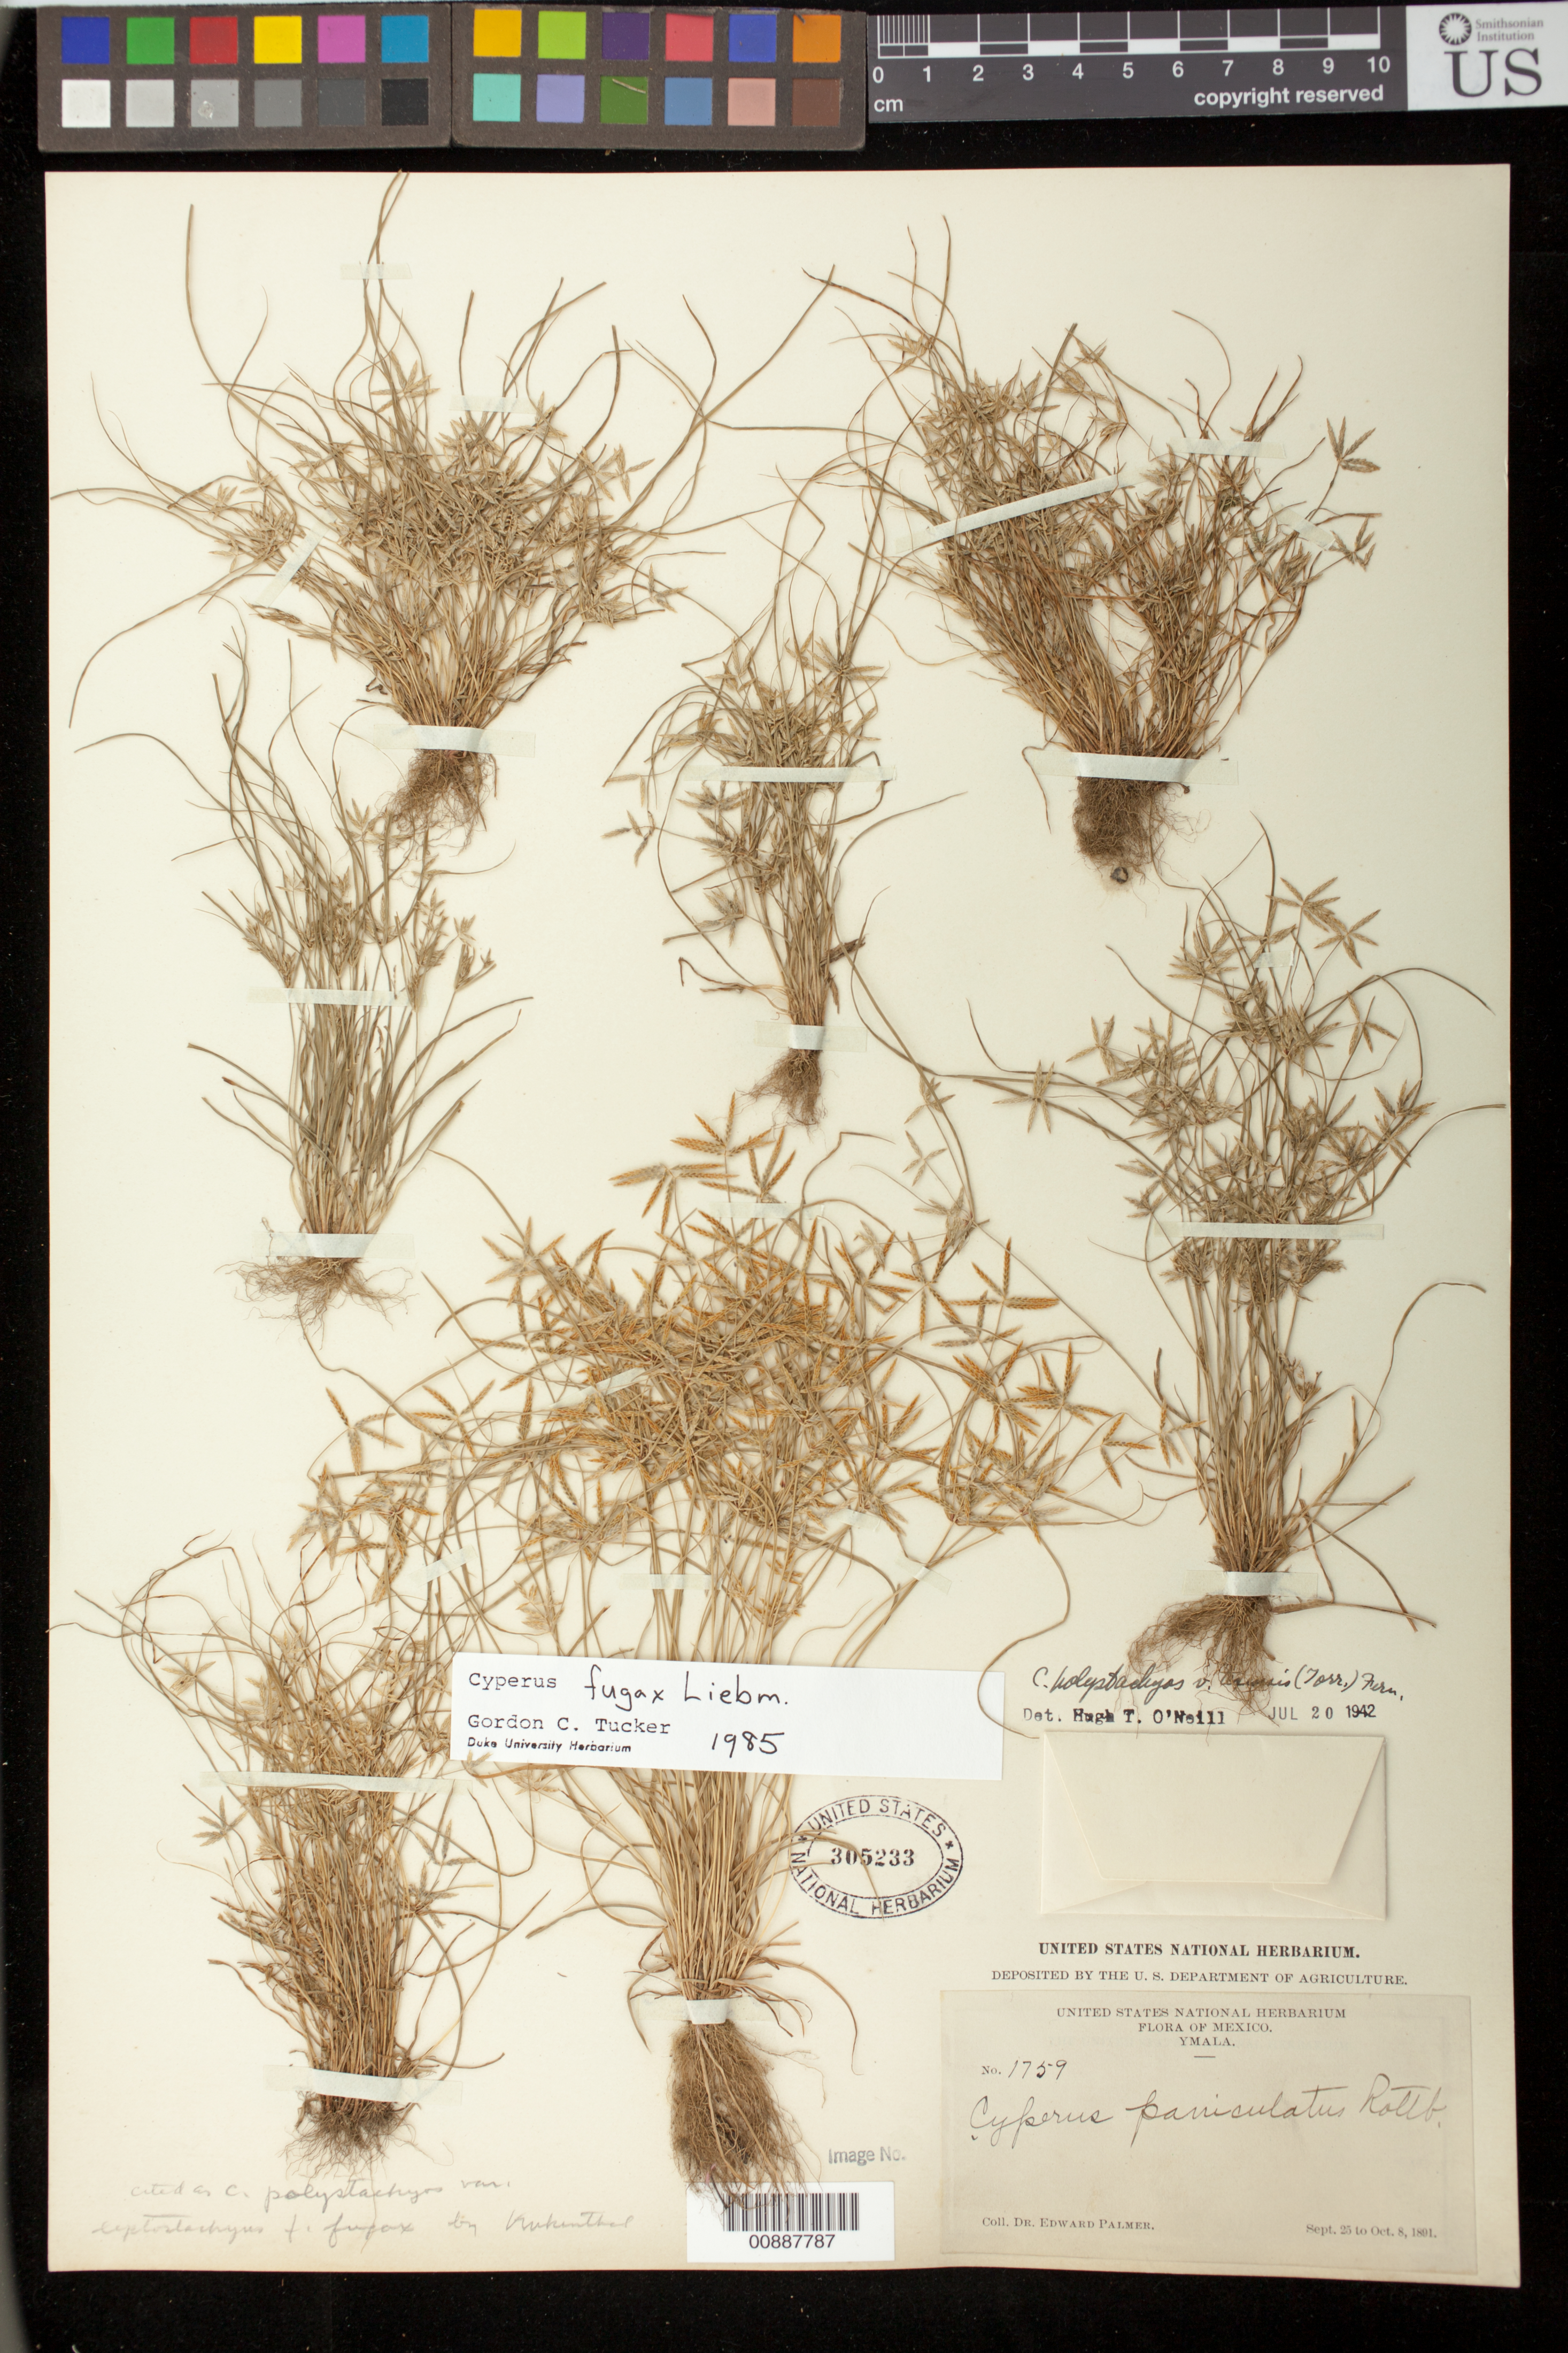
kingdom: Plantae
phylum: Tracheophyta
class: Liliopsida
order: Poales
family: Cyperaceae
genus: Cyperus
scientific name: Cyperus fugax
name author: Liebm.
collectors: E. Palmer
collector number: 1759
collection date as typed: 25 Sep 1891 to 08 Oct 1891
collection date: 1891-09-25/1891-10-08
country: Mexico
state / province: Sinaloa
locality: Ymala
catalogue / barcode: US 305233